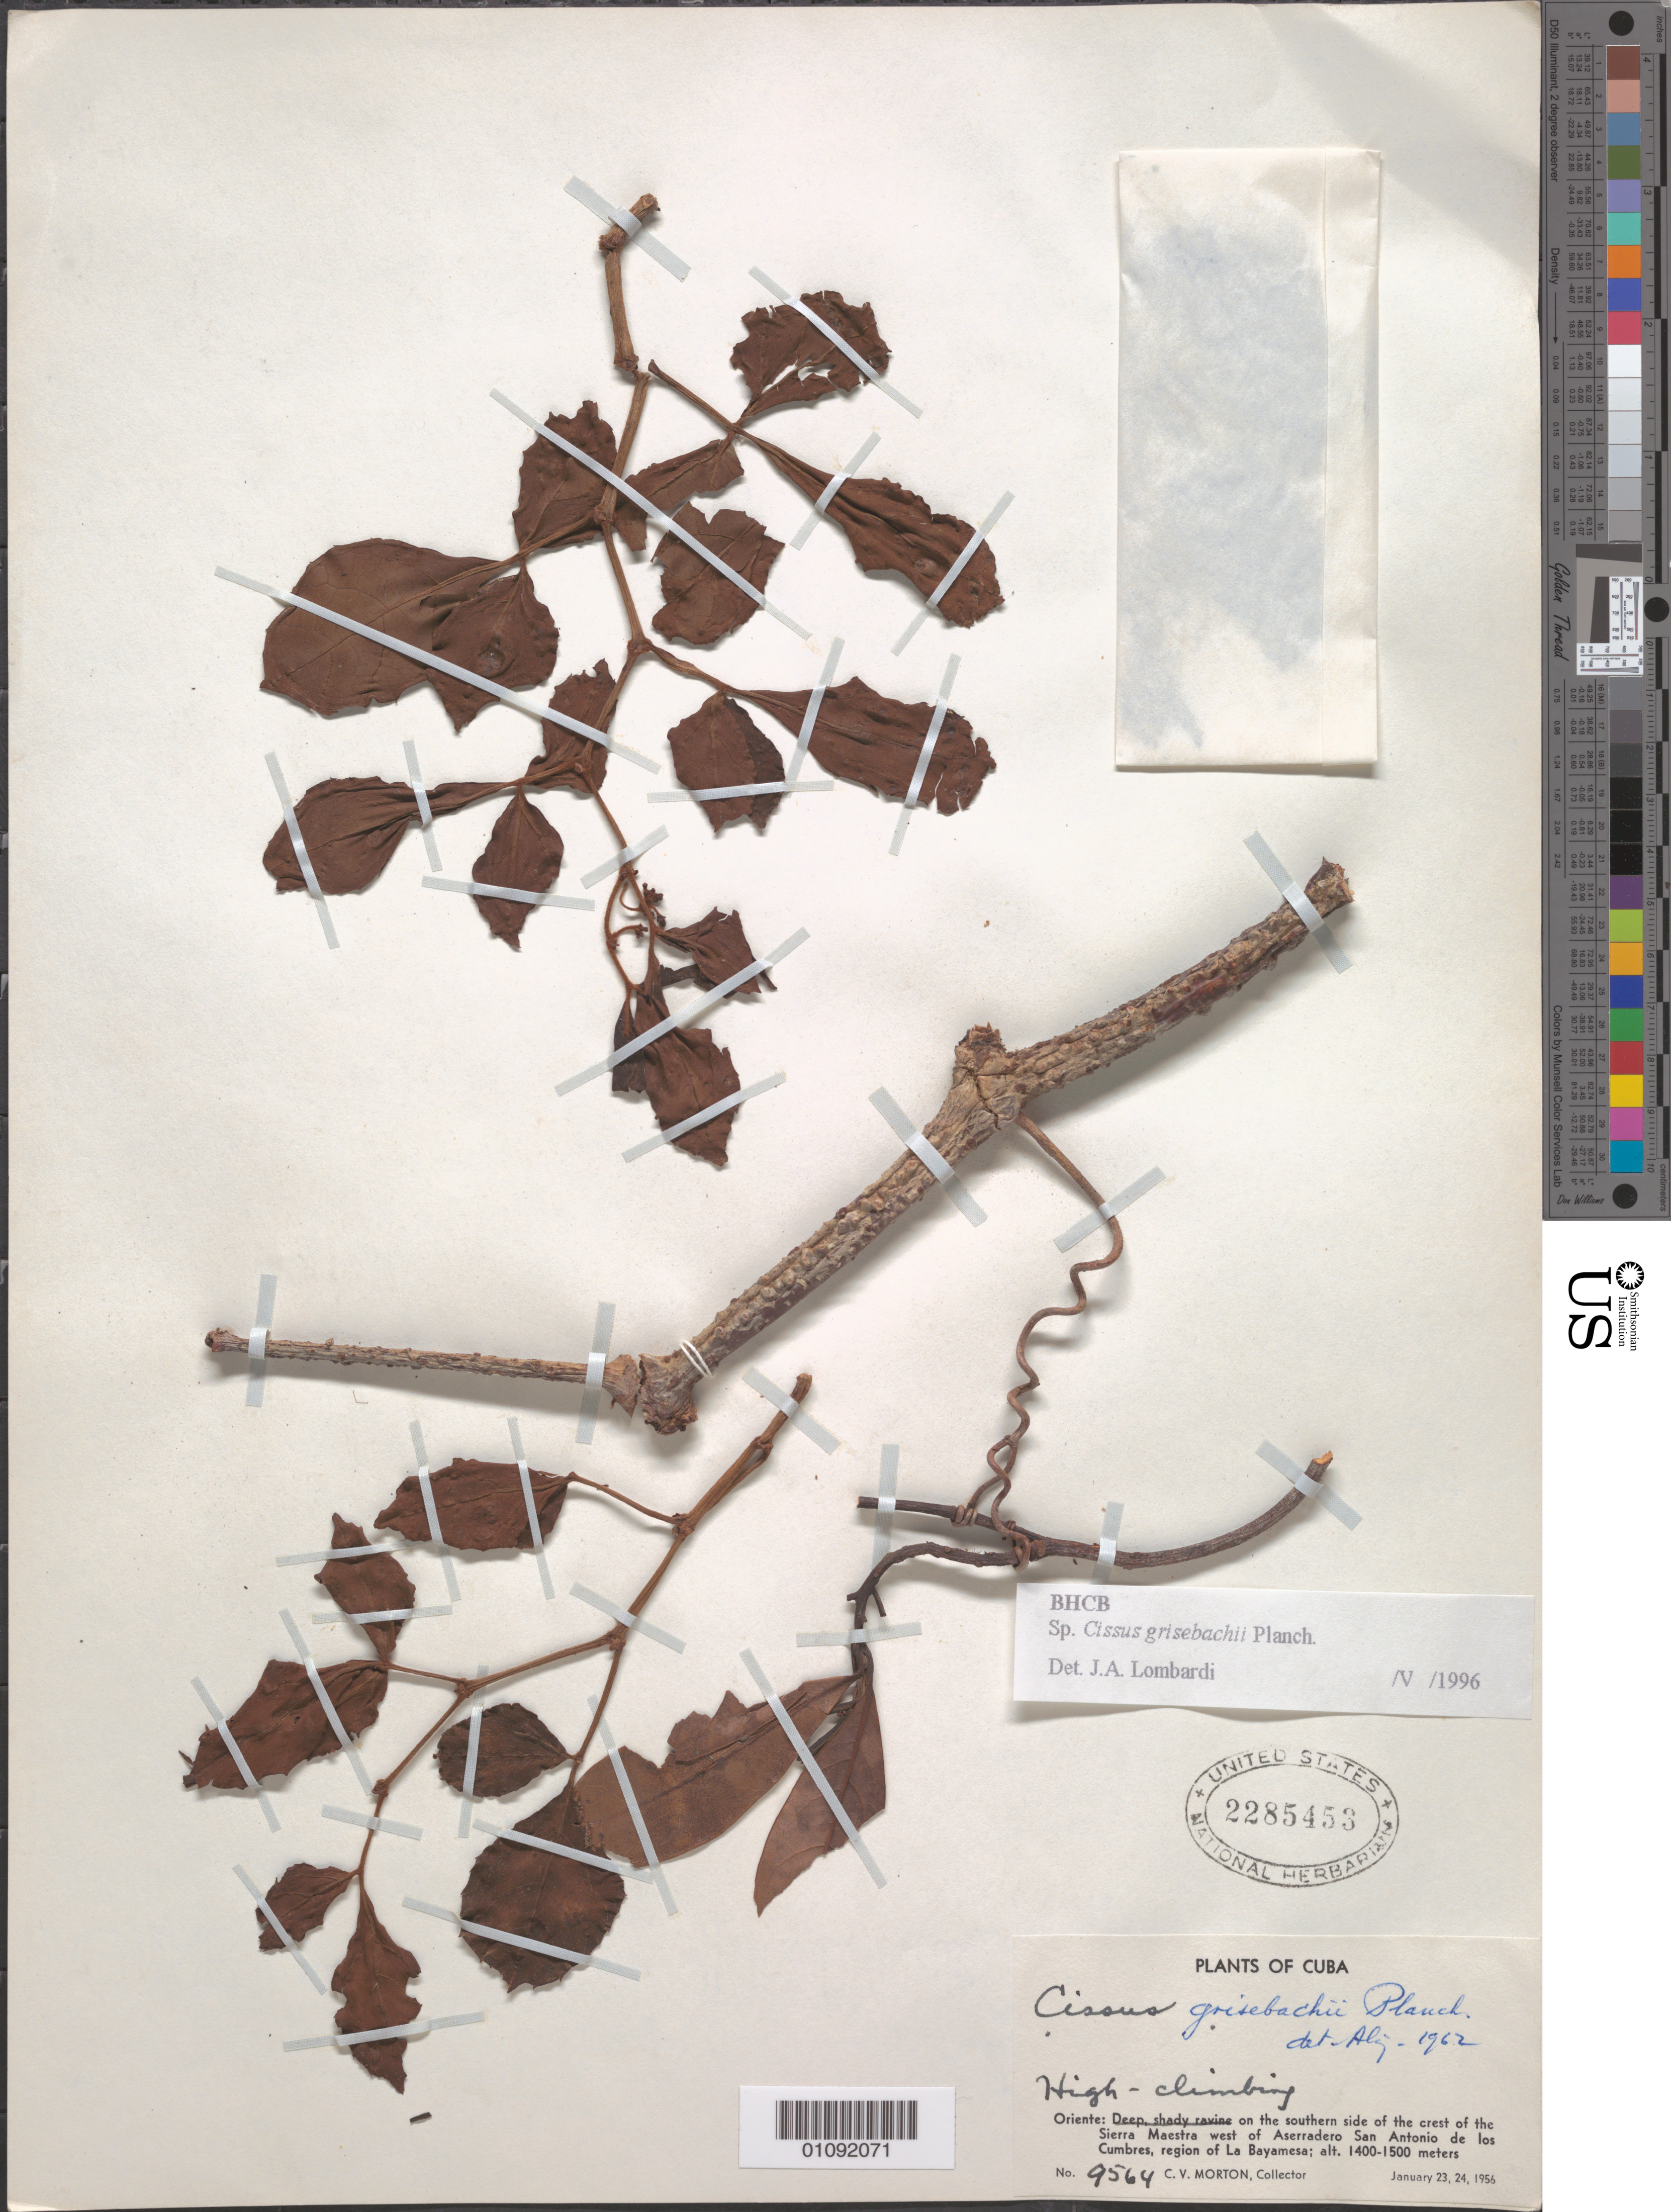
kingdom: Plantae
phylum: Tracheophyta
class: Magnoliopsida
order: Vitales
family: Vitaceae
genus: Cissus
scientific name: Cissus grisebachii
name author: Planch.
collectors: C. V. Morton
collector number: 9564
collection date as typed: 23 Jan 1956 and 24 Jan 1956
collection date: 1956-01-23,1956-01-24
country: Cuba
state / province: Granma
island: Cuba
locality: Oriente: Deep, shady ravine on the southern side of the crest of the Sierra Maestra west of Aserradero San Antonio de los Cumbres, region of La Bayamesa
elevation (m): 1400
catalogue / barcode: US 2285453